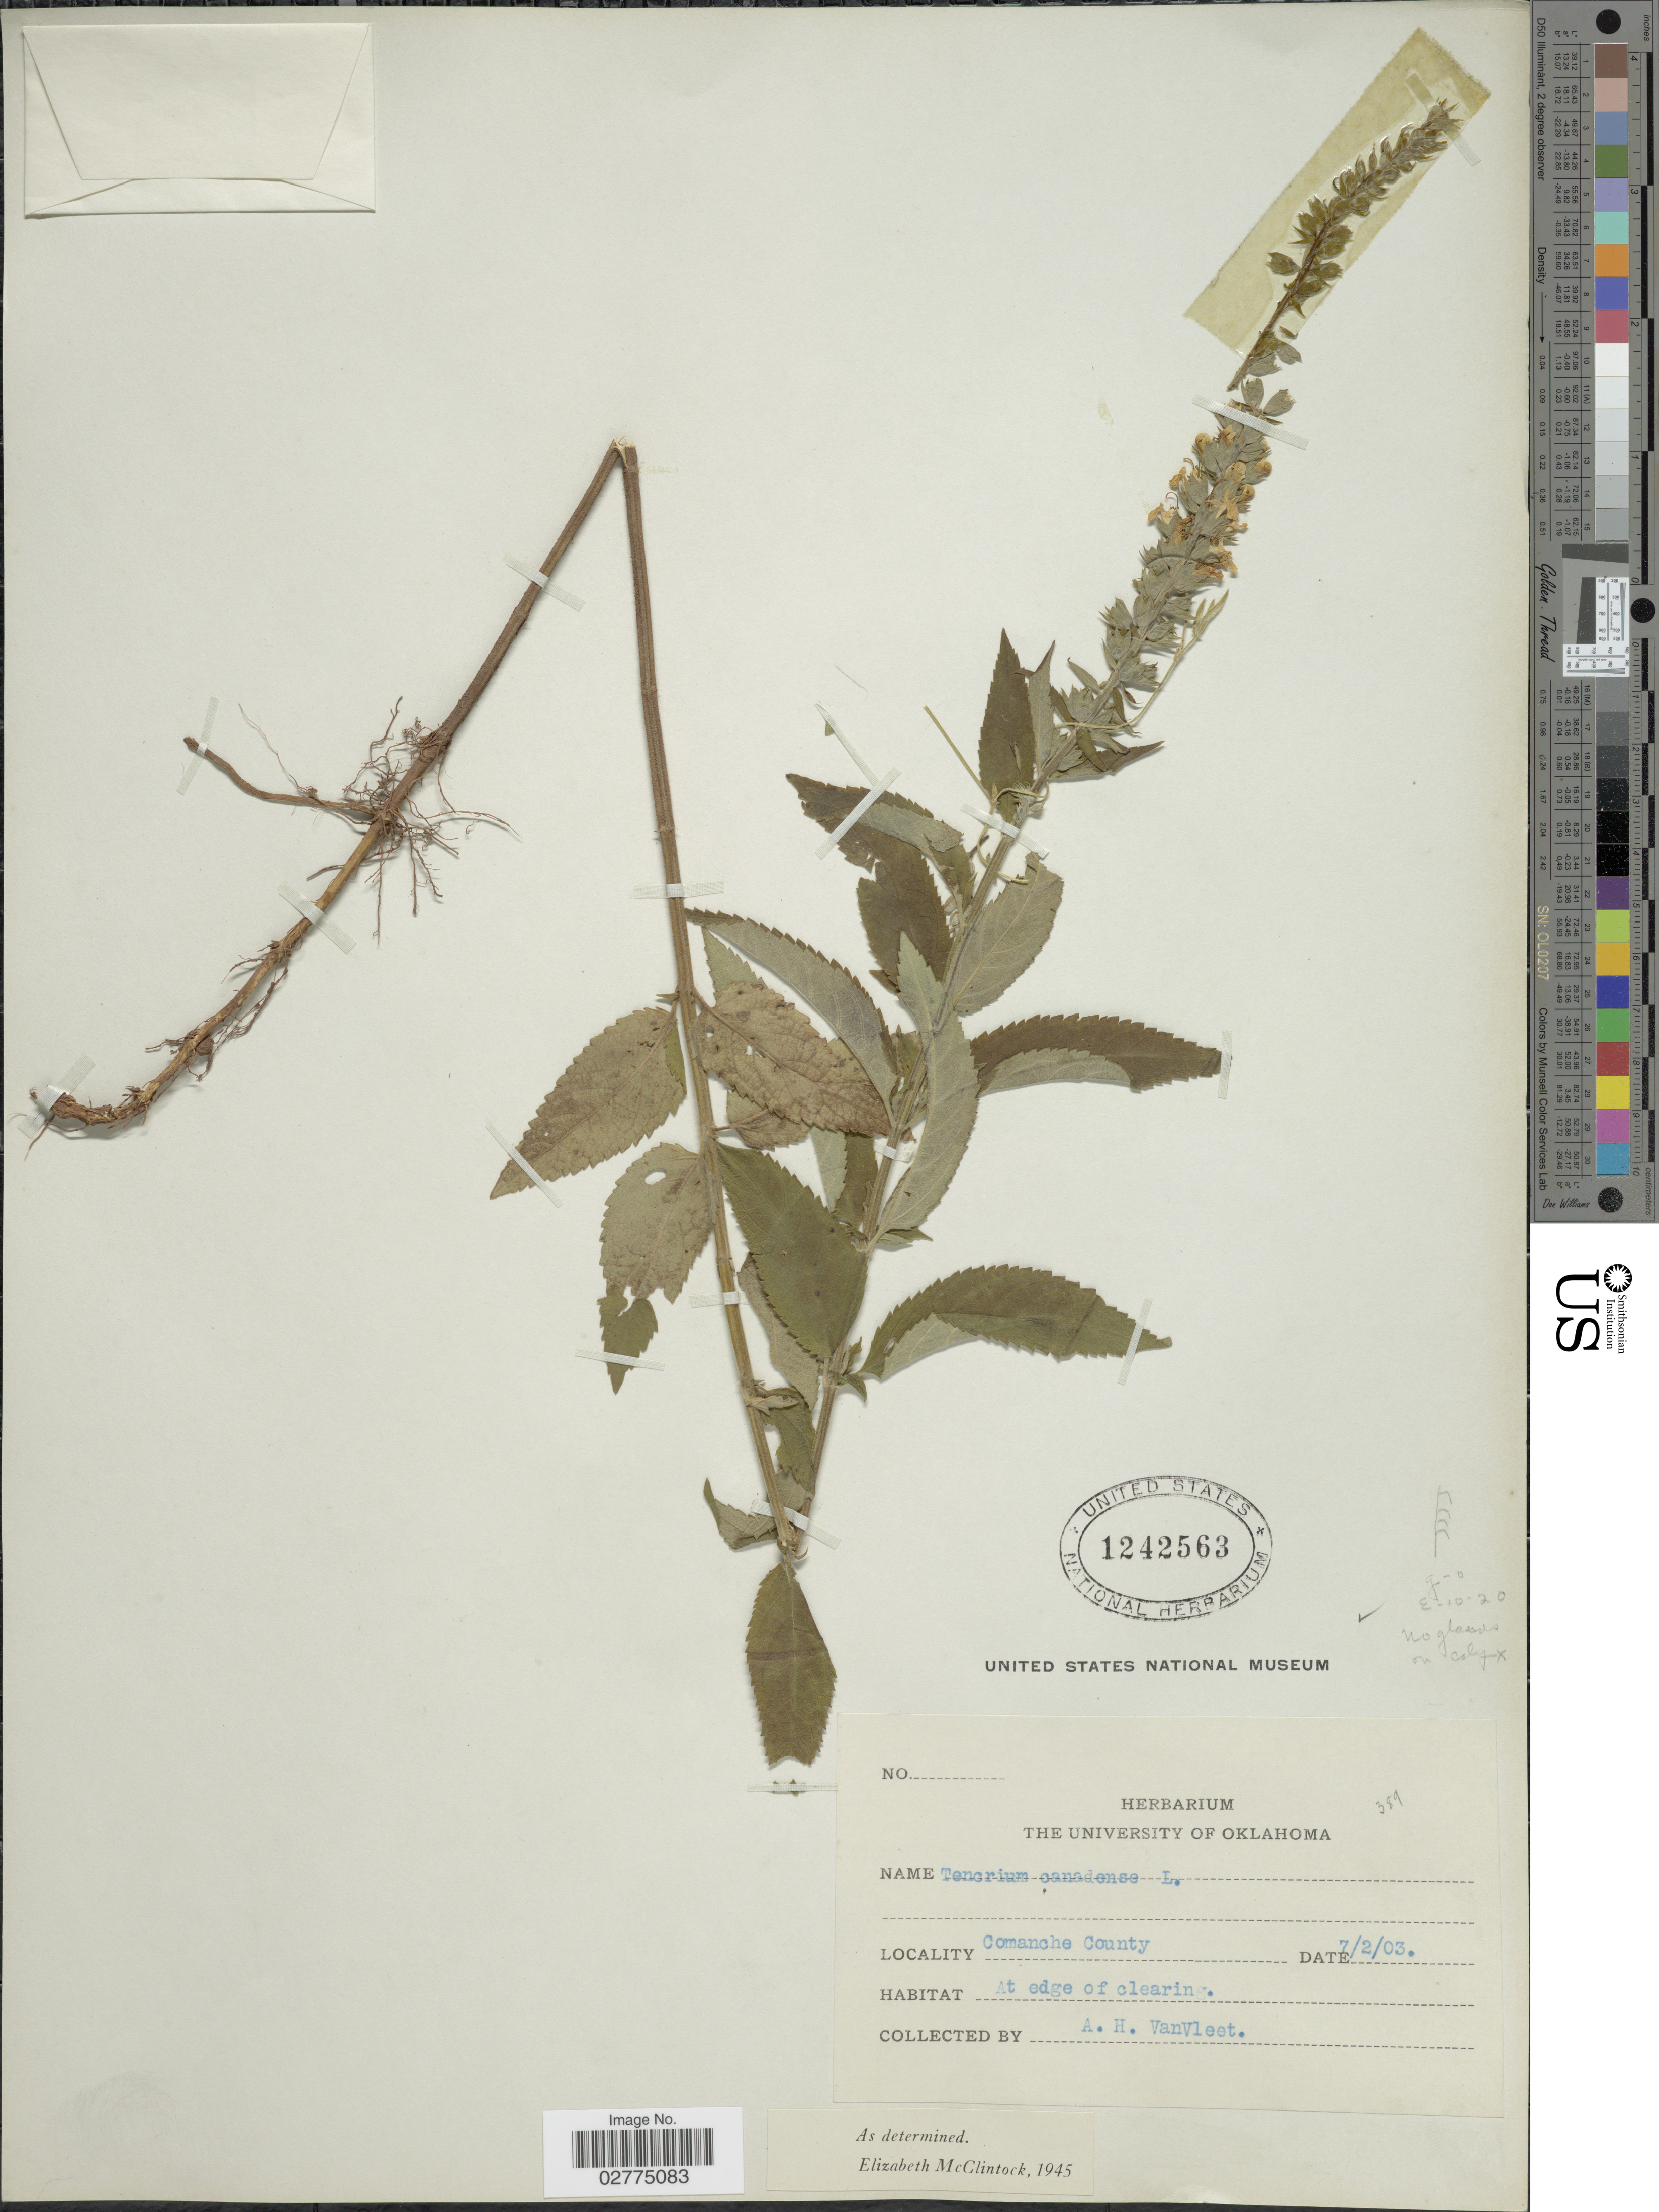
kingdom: Plantae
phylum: Tracheophyta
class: Magnoliopsida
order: Lamiales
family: Lamiaceae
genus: Teucrium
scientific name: Teucrium canadense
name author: L.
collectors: A. H. Van Vleet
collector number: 359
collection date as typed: Transcribed d/m/y: 2/7/3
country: United States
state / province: Oklahoma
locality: Comanche County, At edge of clearing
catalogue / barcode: US 1242563